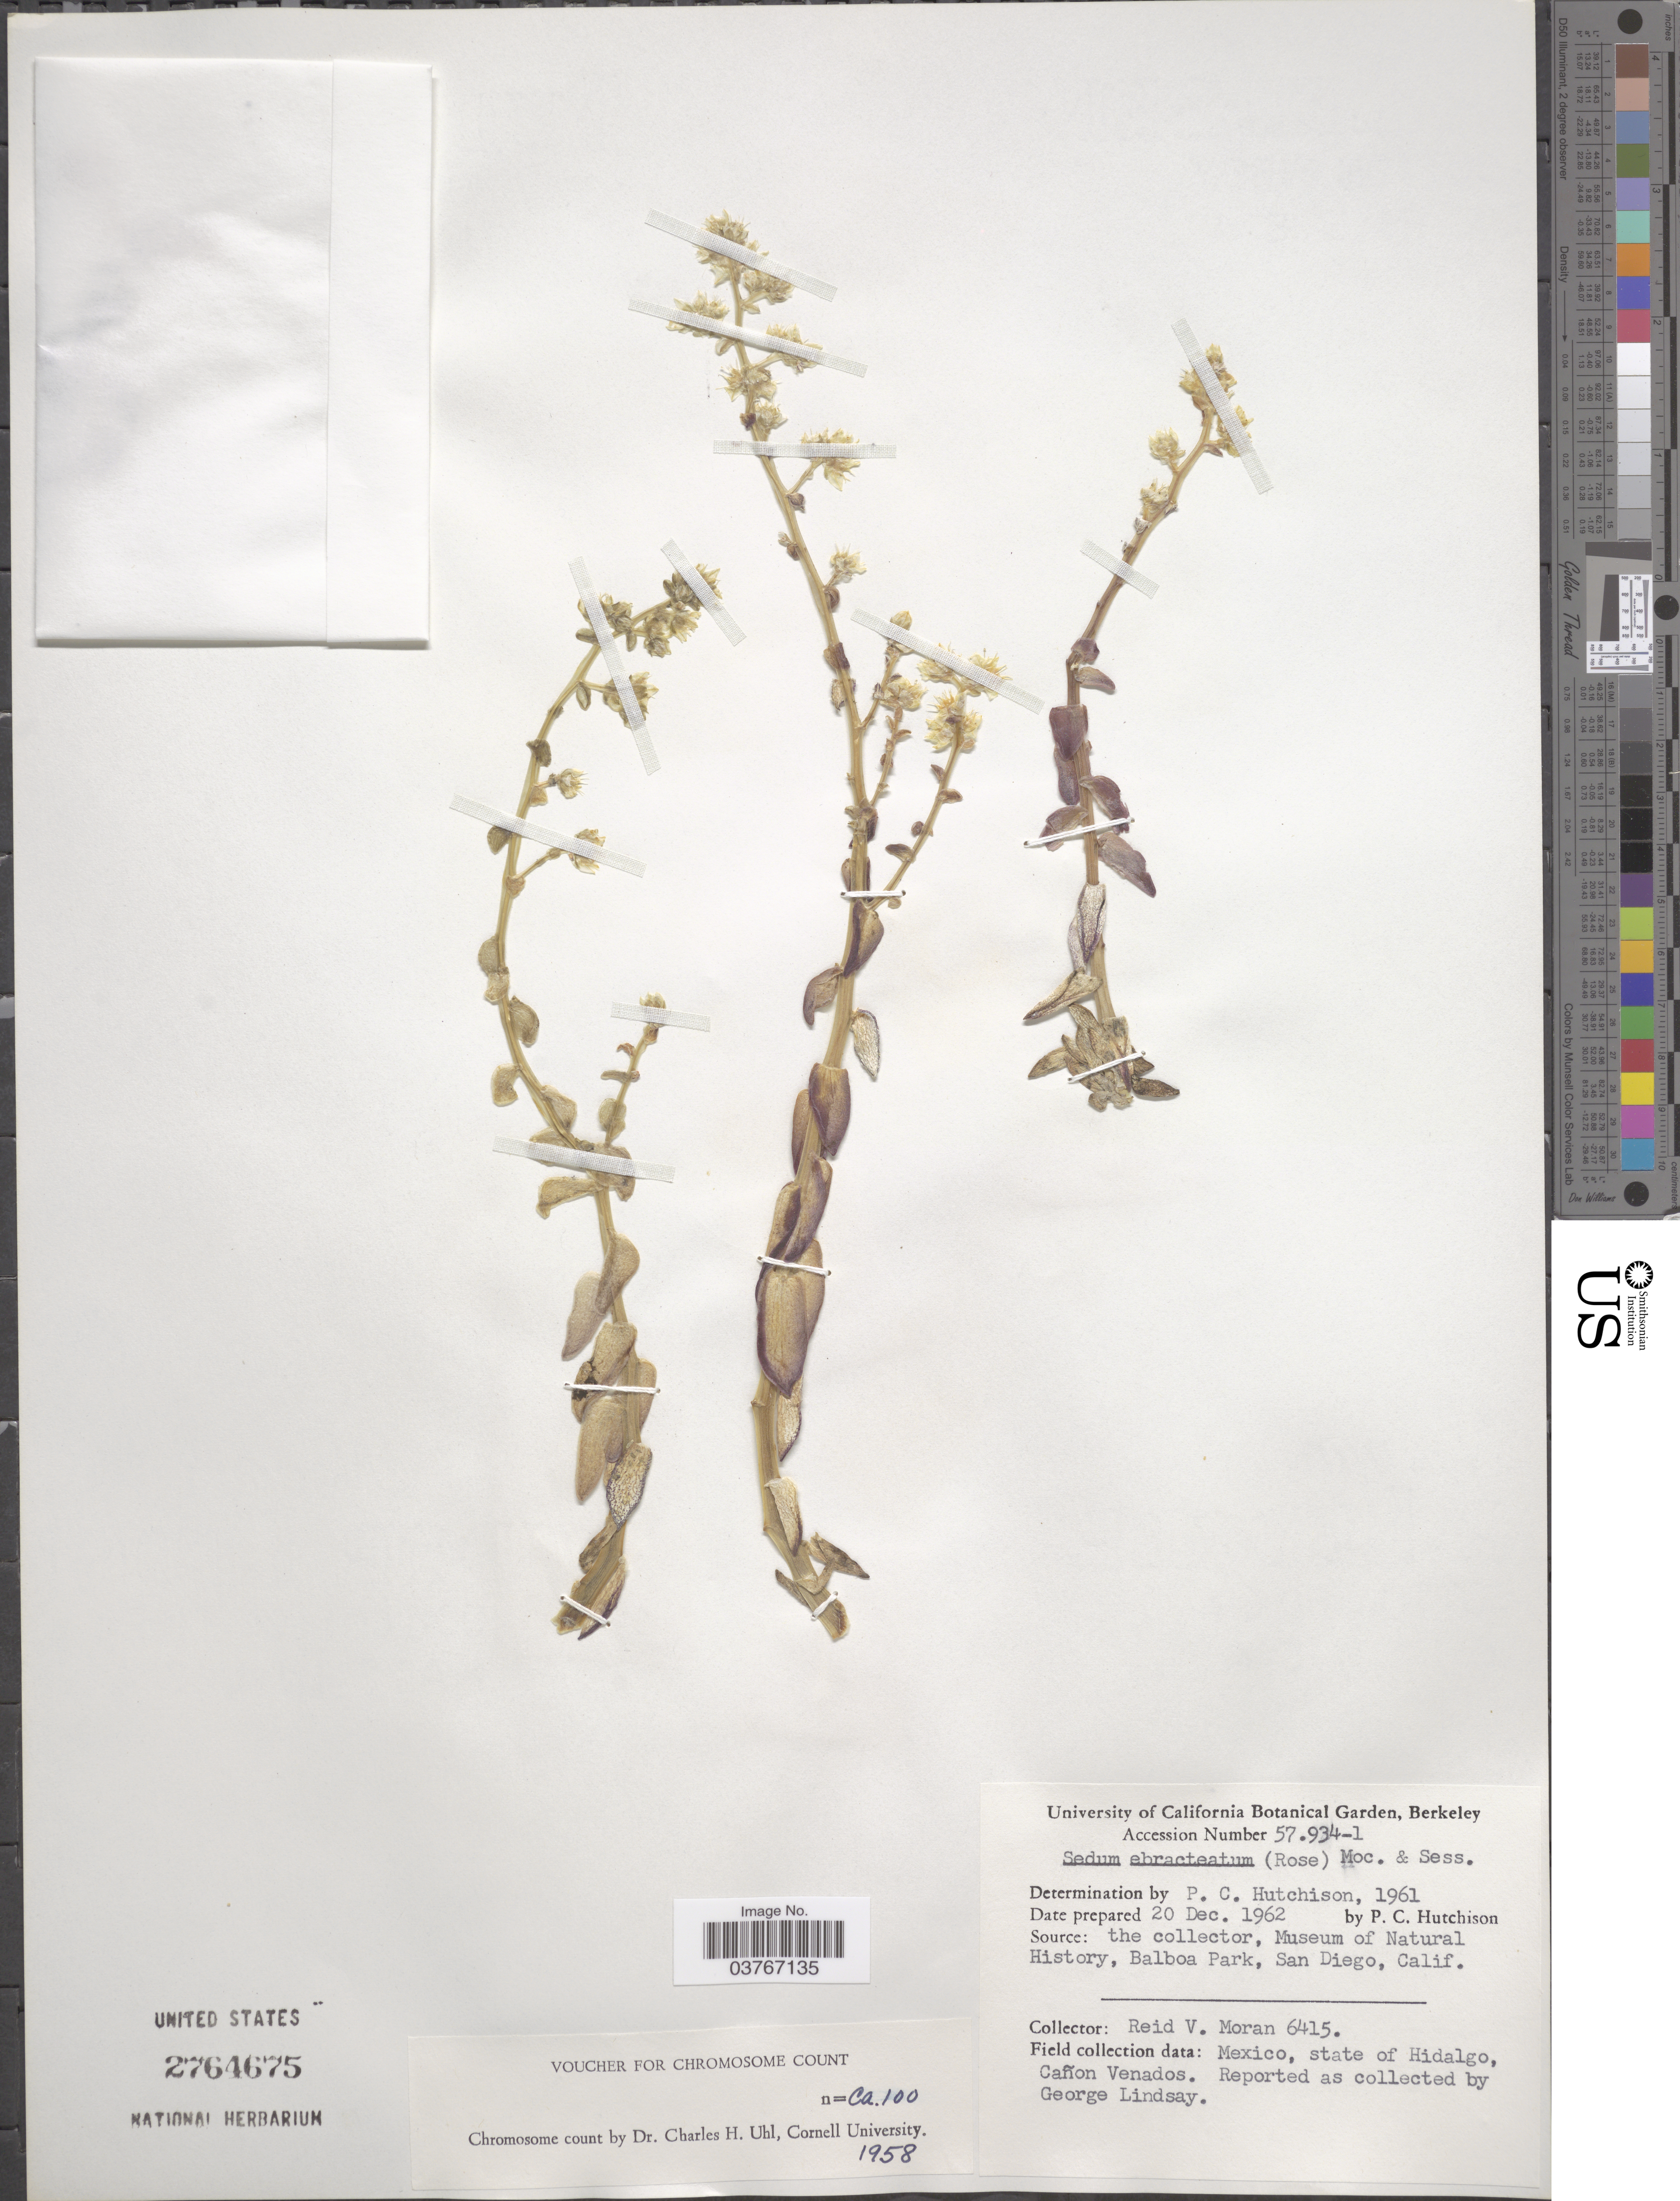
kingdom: Plantae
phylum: Tracheophyta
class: Magnoliopsida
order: Saxifragales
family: Crassulaceae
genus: Sedum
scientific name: Sedum ebracteatum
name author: Moc. & Sessé ex DC.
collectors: P. C. Hutchison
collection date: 1962-12-20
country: United States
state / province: California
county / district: Alameda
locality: University of California Botanical Garden, Berkeley.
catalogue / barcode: US 2764675